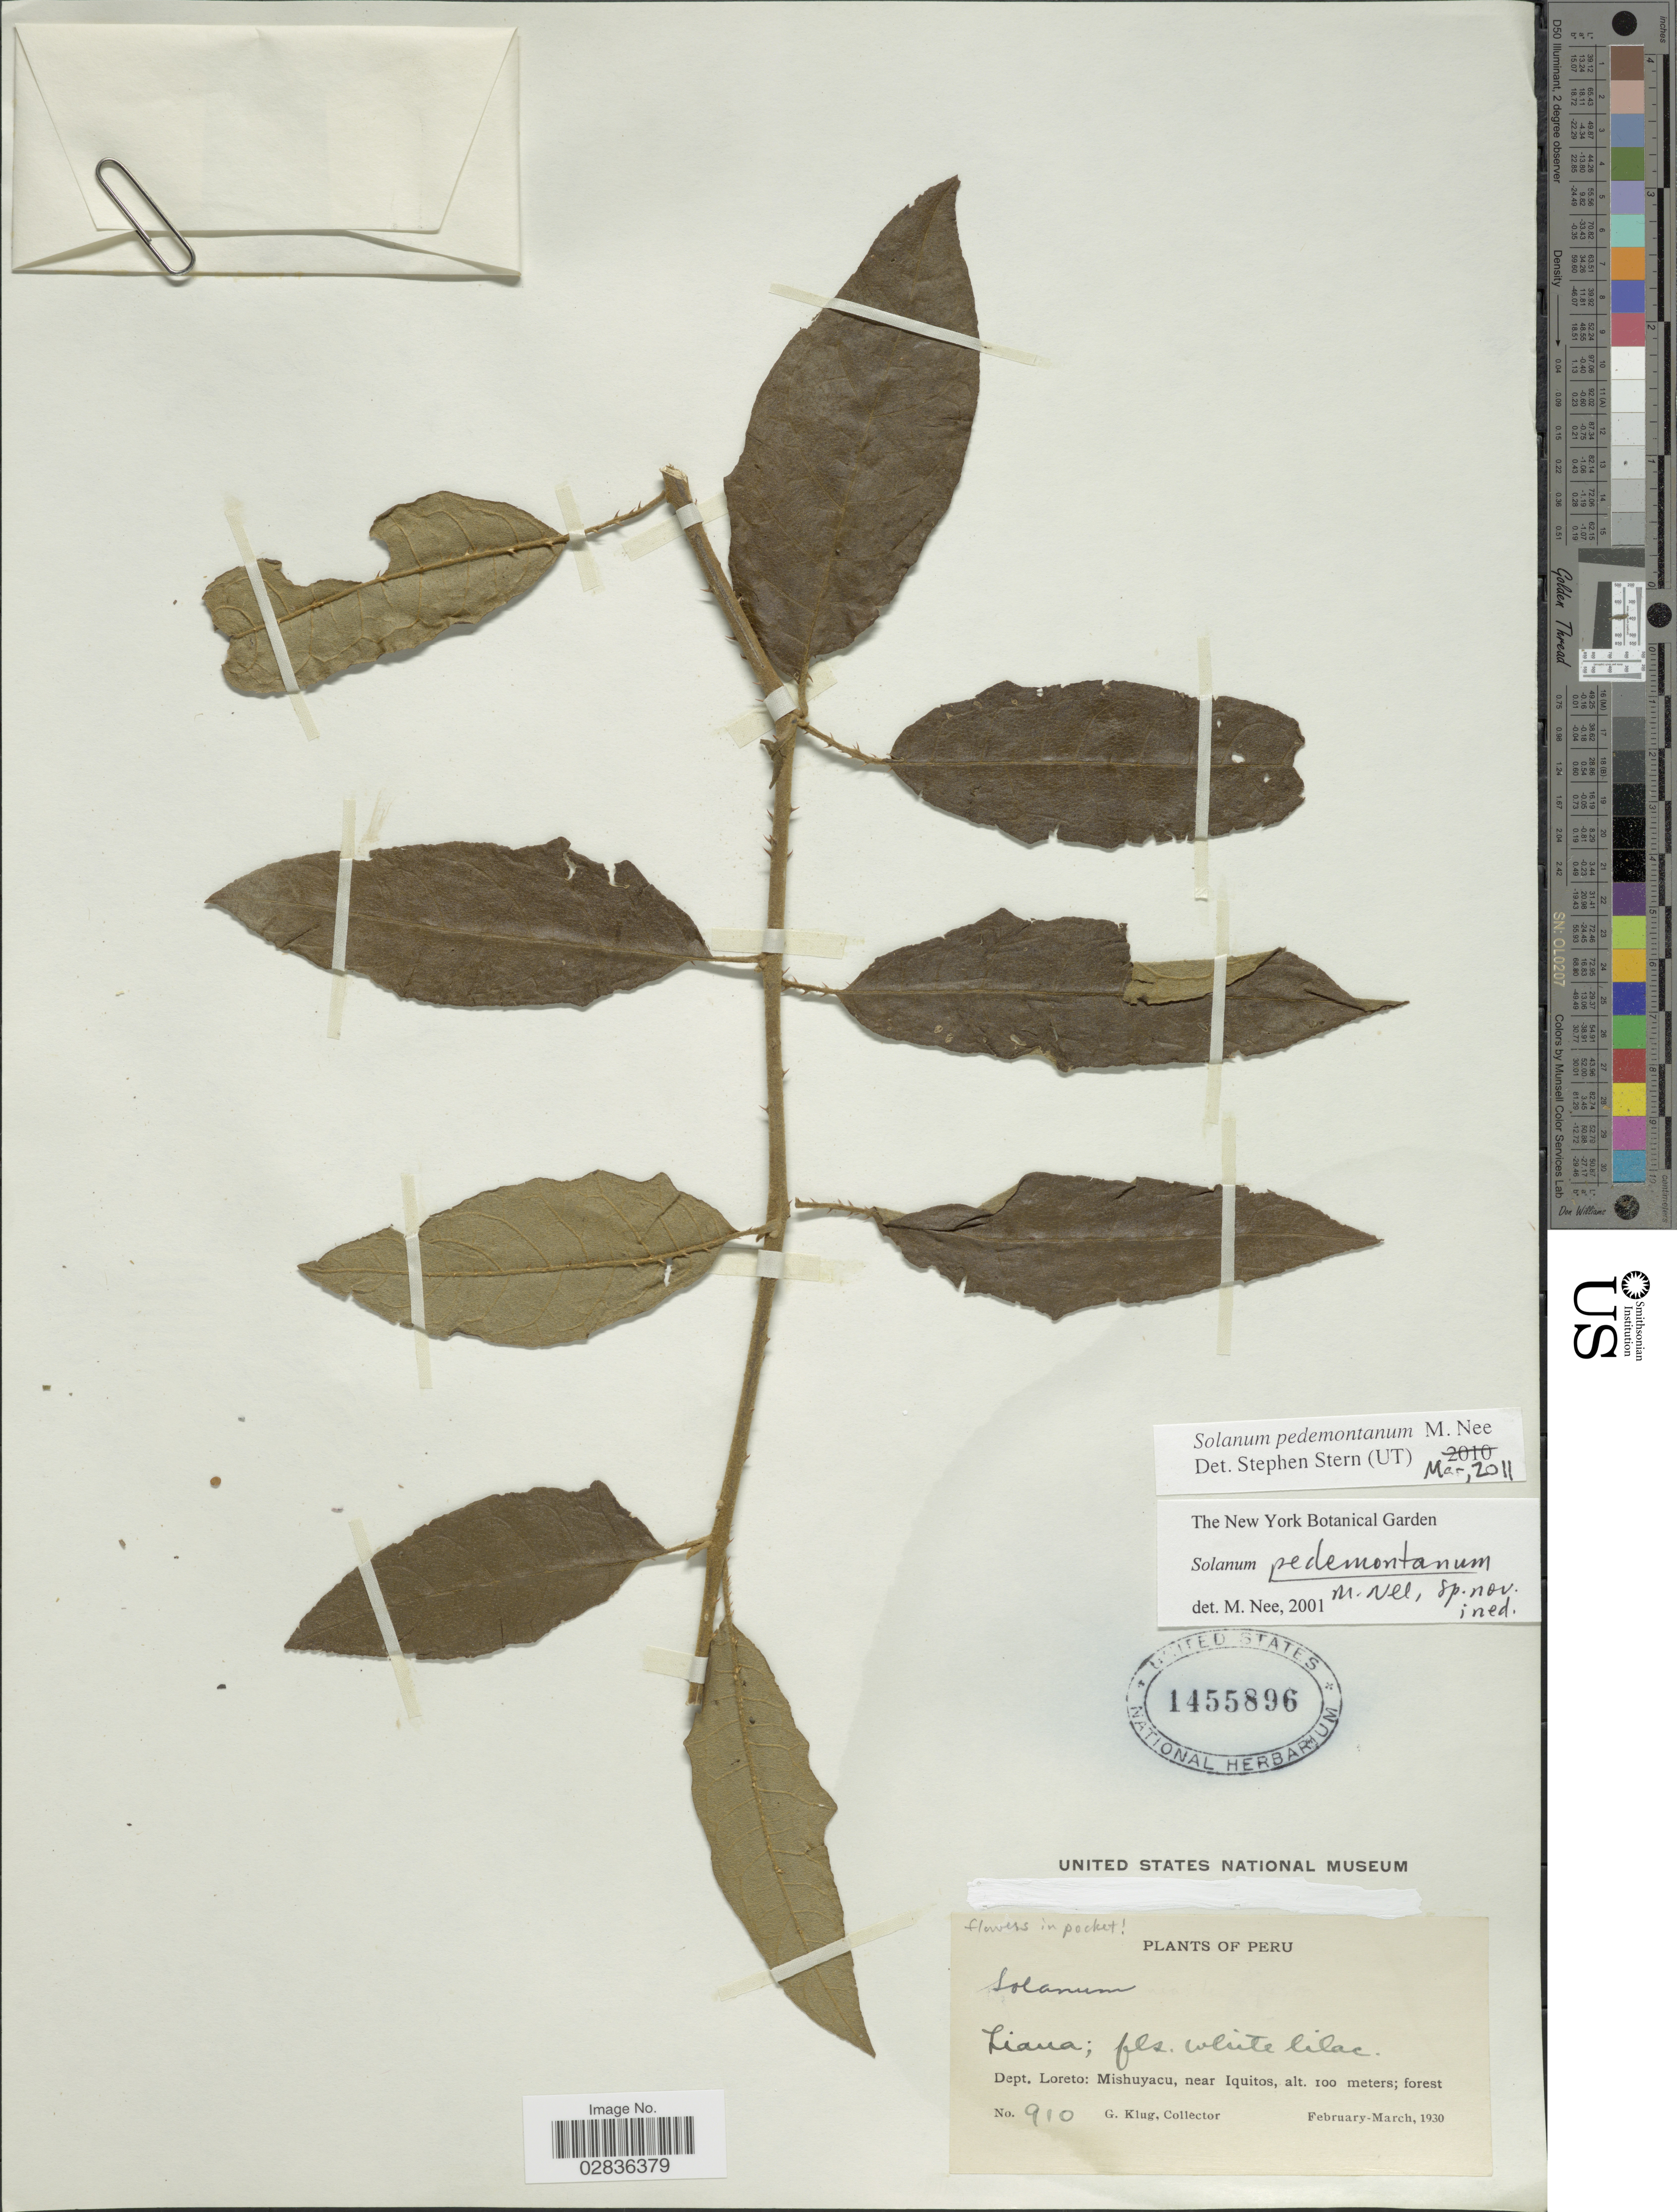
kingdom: Plantae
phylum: Tracheophyta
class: Magnoliopsida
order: Solanales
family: Solanaceae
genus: Solanum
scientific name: Solanum pedemontanum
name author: M. Nee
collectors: G. Klug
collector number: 910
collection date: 1930-02/1930-03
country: Peru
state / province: Loreto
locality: Dept. Loreto: Mishuyacu, near Iquitos.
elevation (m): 100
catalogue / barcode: US 1455896